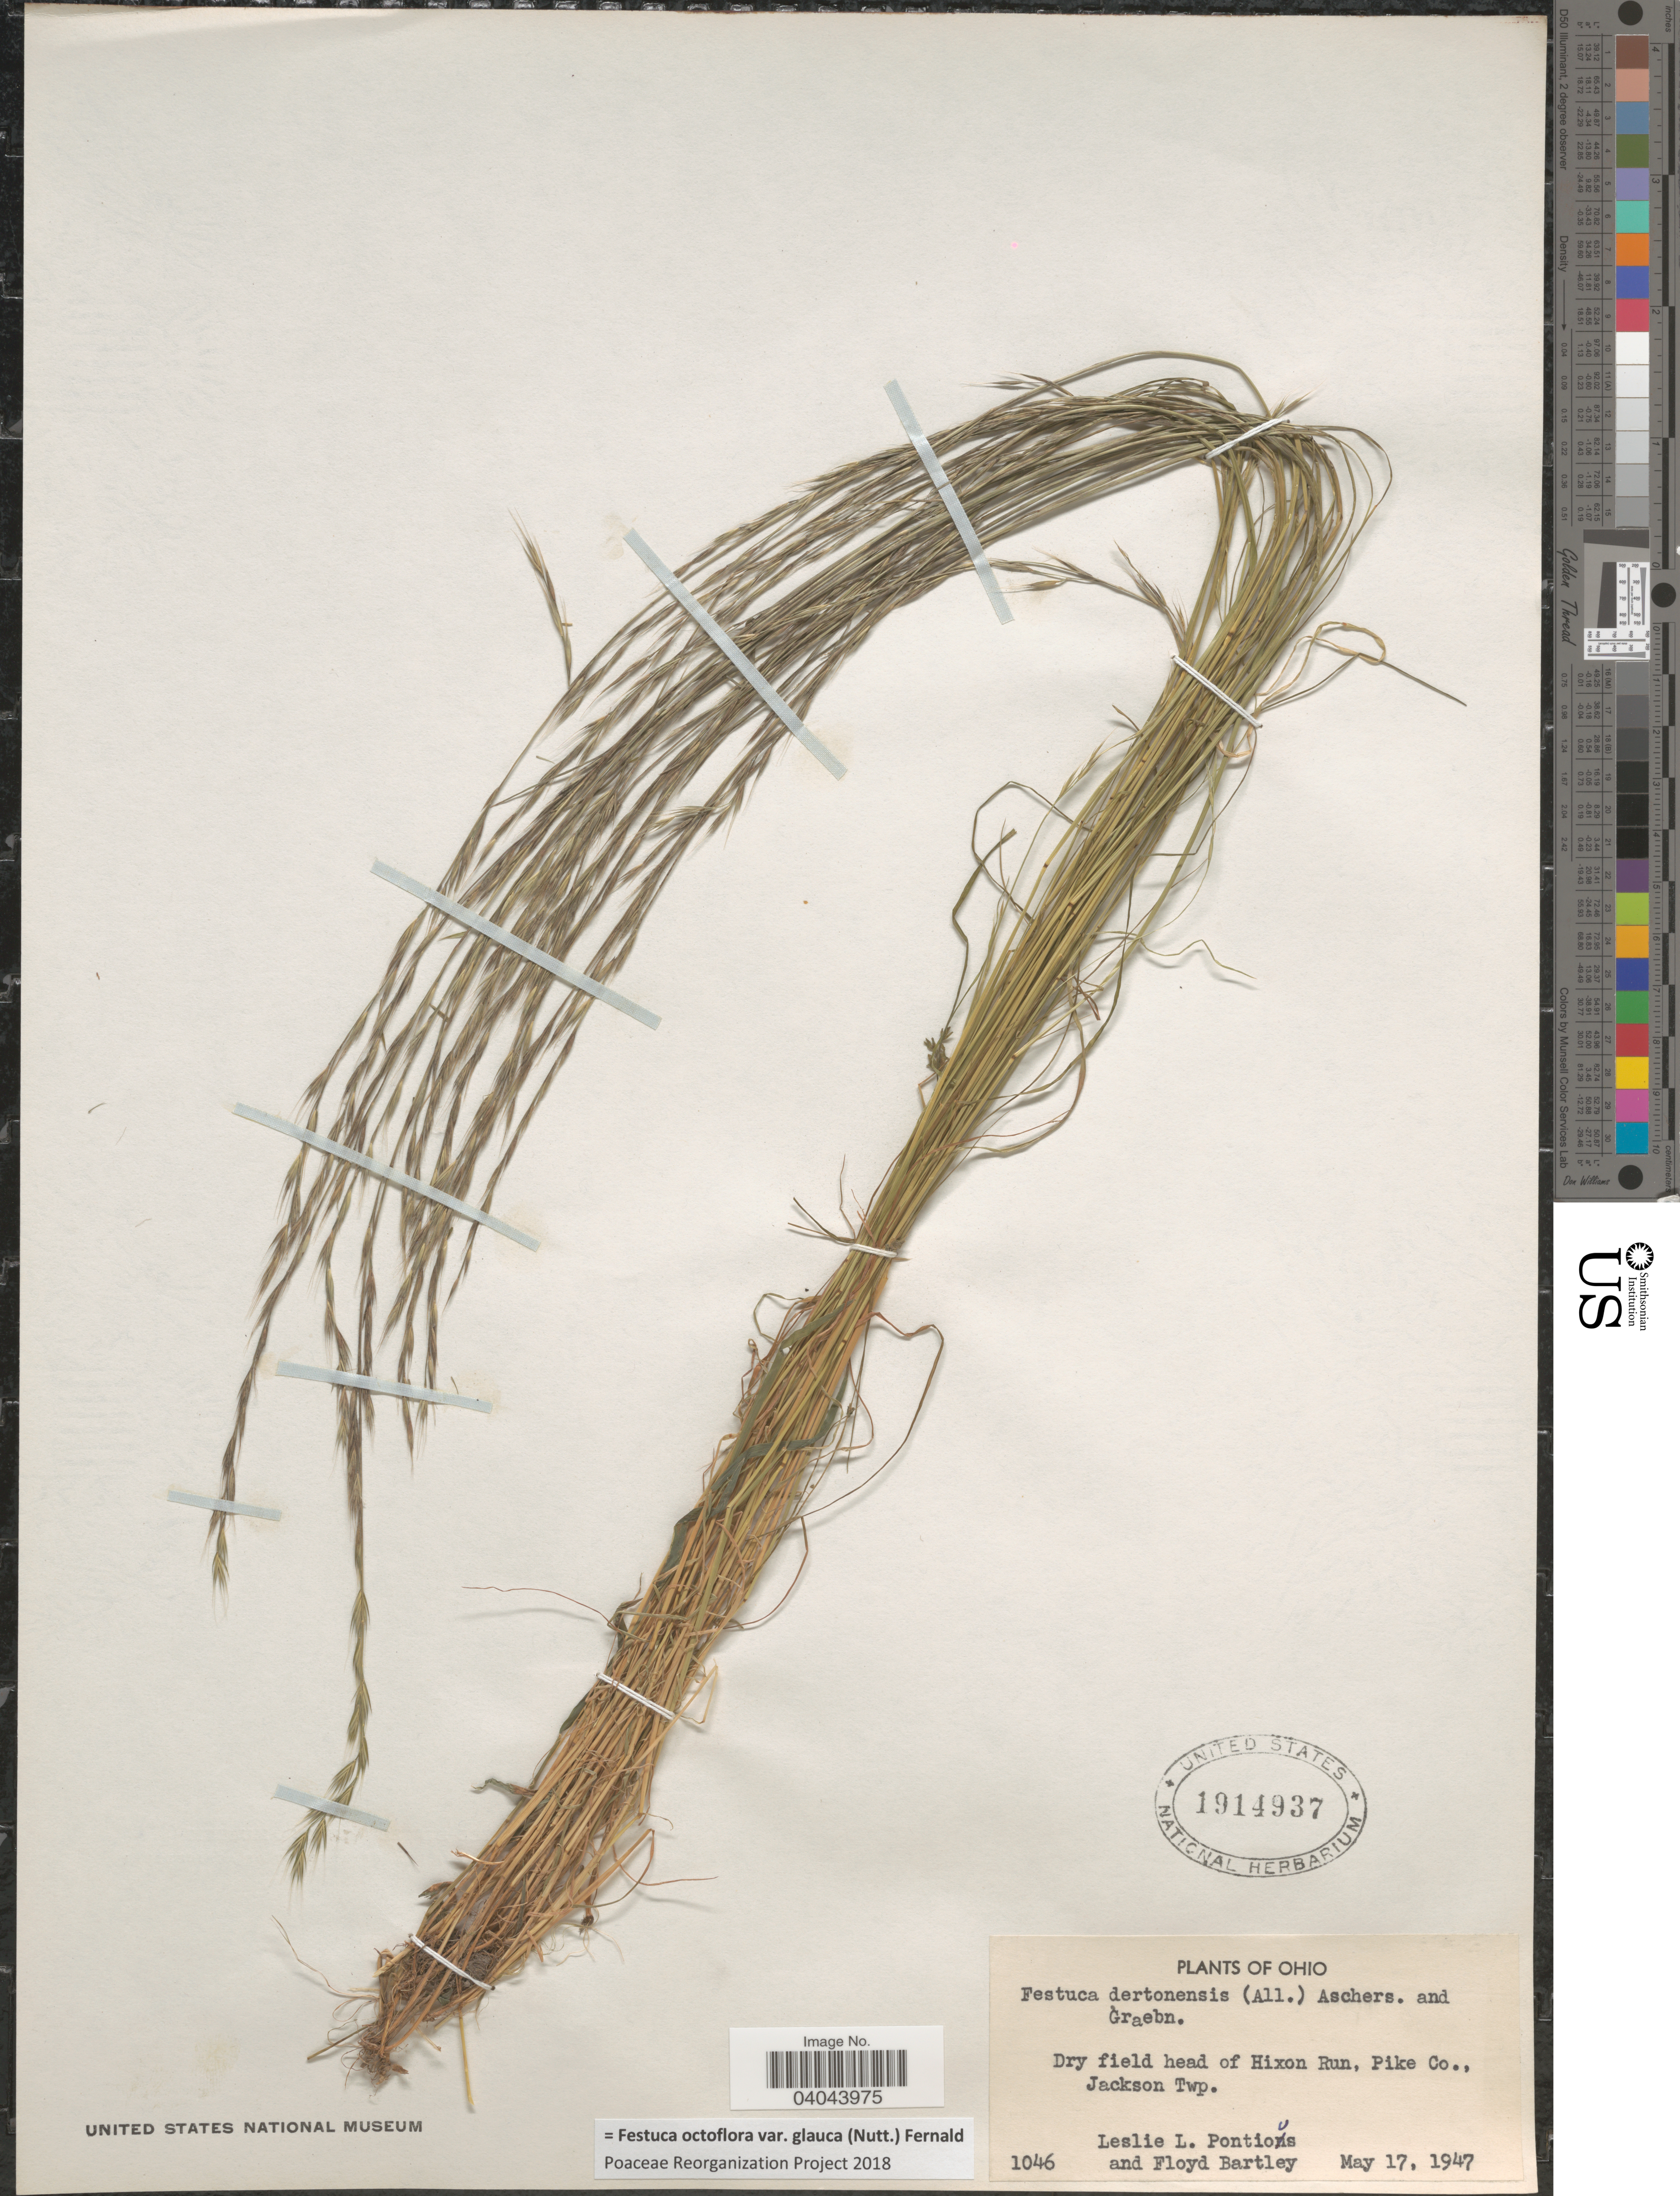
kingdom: Plantae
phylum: Tracheophyta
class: Liliopsida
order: Poales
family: Poaceae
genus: Festuca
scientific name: Festuca octoflora var. glauca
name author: (Nutt.) Fernald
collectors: L. L. Pontious & F. Bartley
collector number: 1046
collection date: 1947-05-17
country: United States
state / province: Ohio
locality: Dry field head of Hixon Run, Pike Co., Jackson Twp.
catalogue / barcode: US 1914937